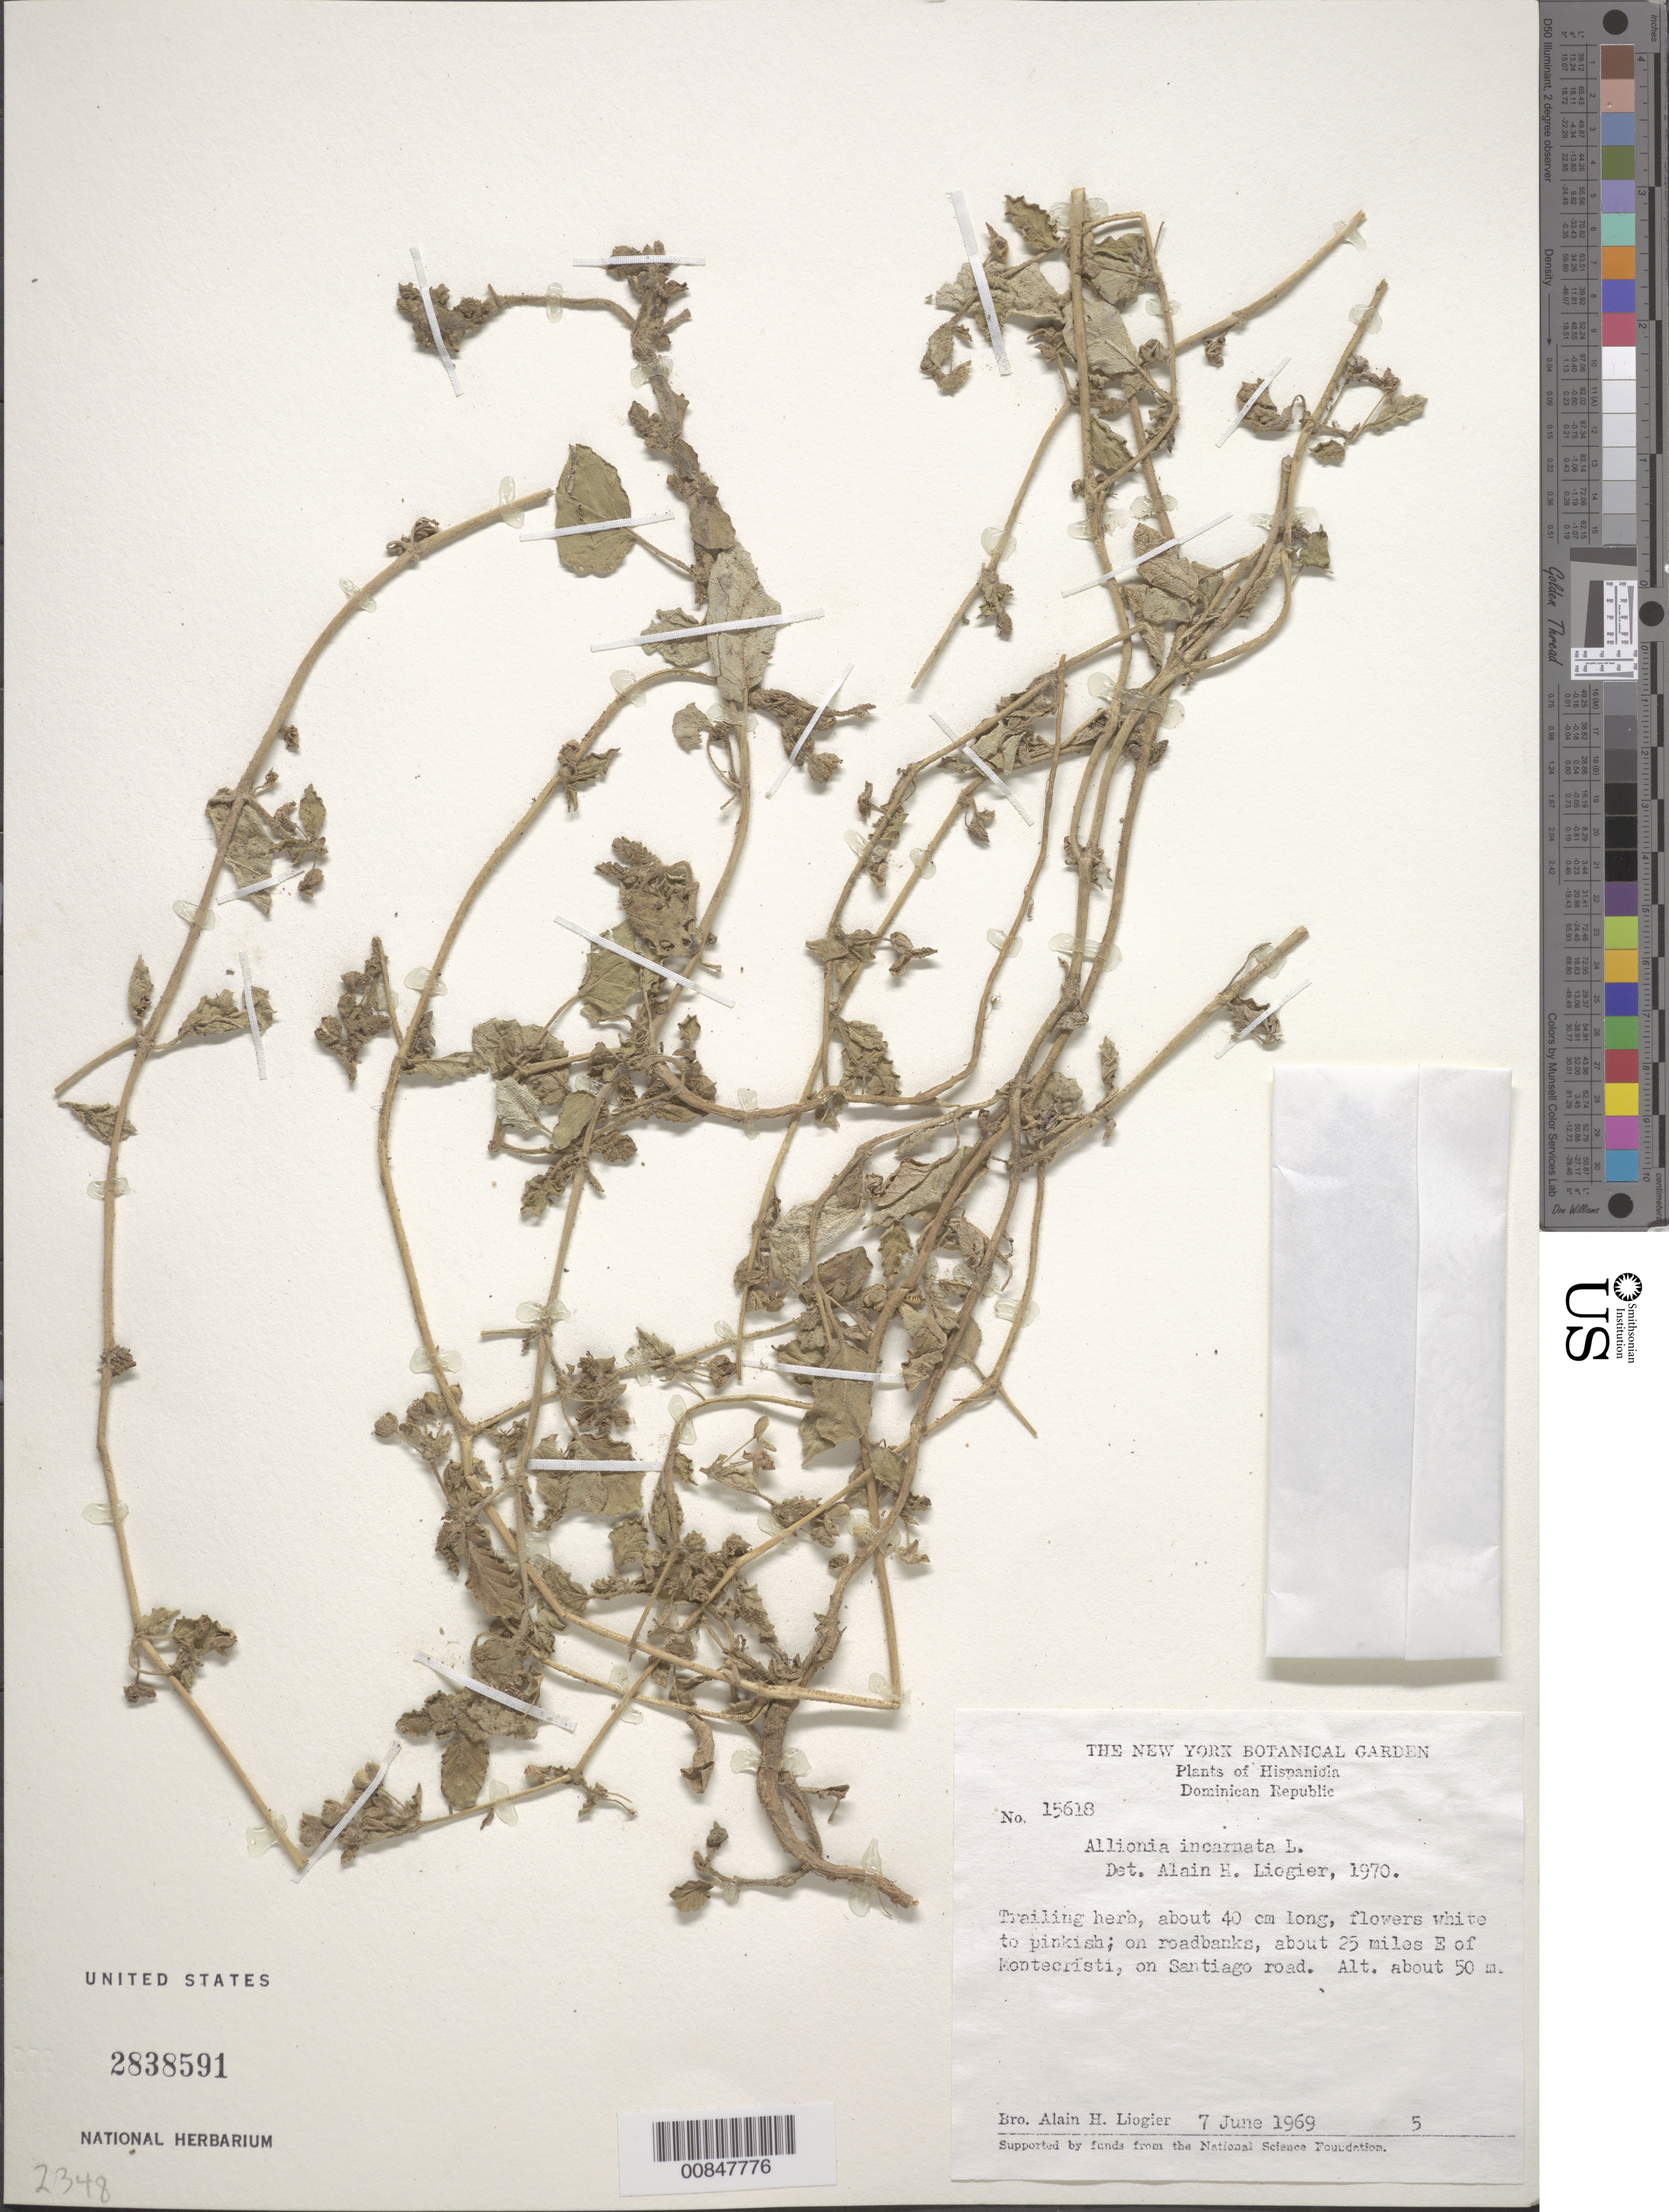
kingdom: Plantae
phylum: Tracheophyta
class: Magnoliopsida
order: Caryophyllales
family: Nyctaginaceae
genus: Allionia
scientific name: Allionia incarnata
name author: L.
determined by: Liogier, Alain H.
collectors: A. H. Liogier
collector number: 15618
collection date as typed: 07 Jun 1969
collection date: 1969-06-07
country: Dominican Republic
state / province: Monte Cristi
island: Hispaniola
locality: Abouyt 25 miles E of Montecristi, on Santiago road.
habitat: On roadbanks.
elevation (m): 50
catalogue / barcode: US 2838591